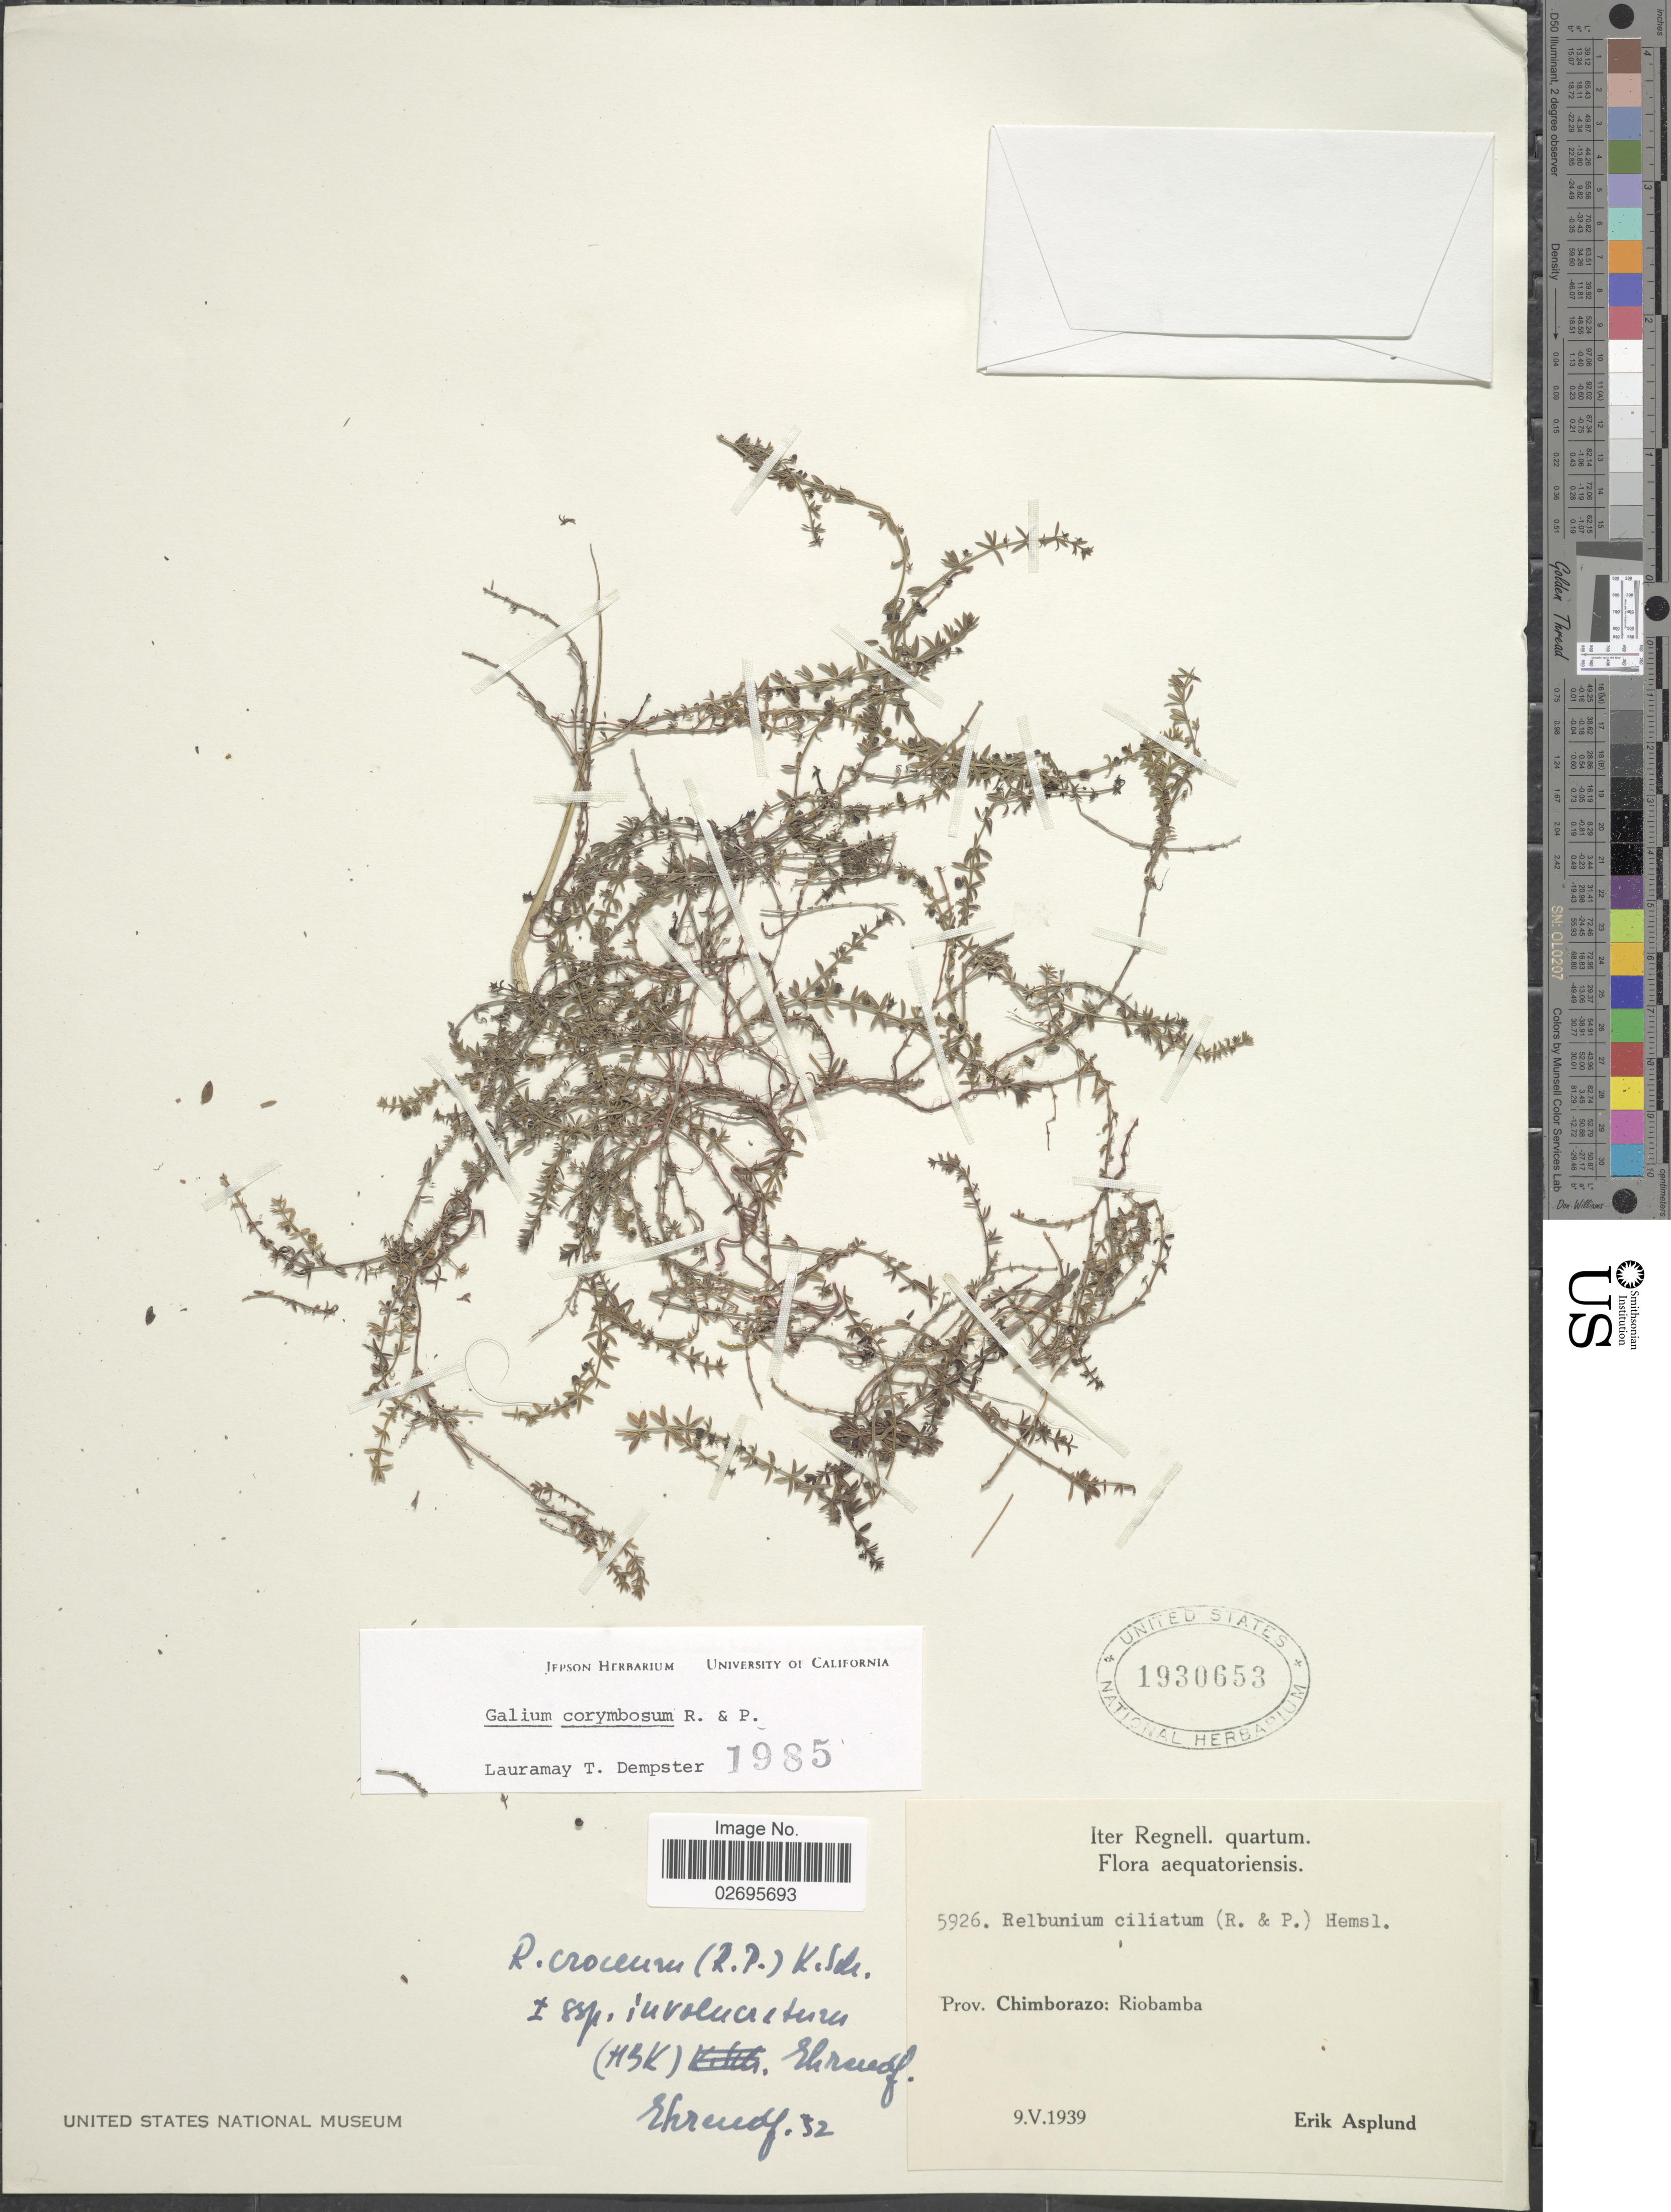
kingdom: Plantae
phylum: Tracheophyta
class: Magnoliopsida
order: Gentianales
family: Rubiaceae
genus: Galium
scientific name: Galium corymbosum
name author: Ruiz & Pav.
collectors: E. Asplund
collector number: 5926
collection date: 1939-05-09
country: Ecuador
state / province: Chimborazo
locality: Prov. Chimborazo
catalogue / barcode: US 1930653